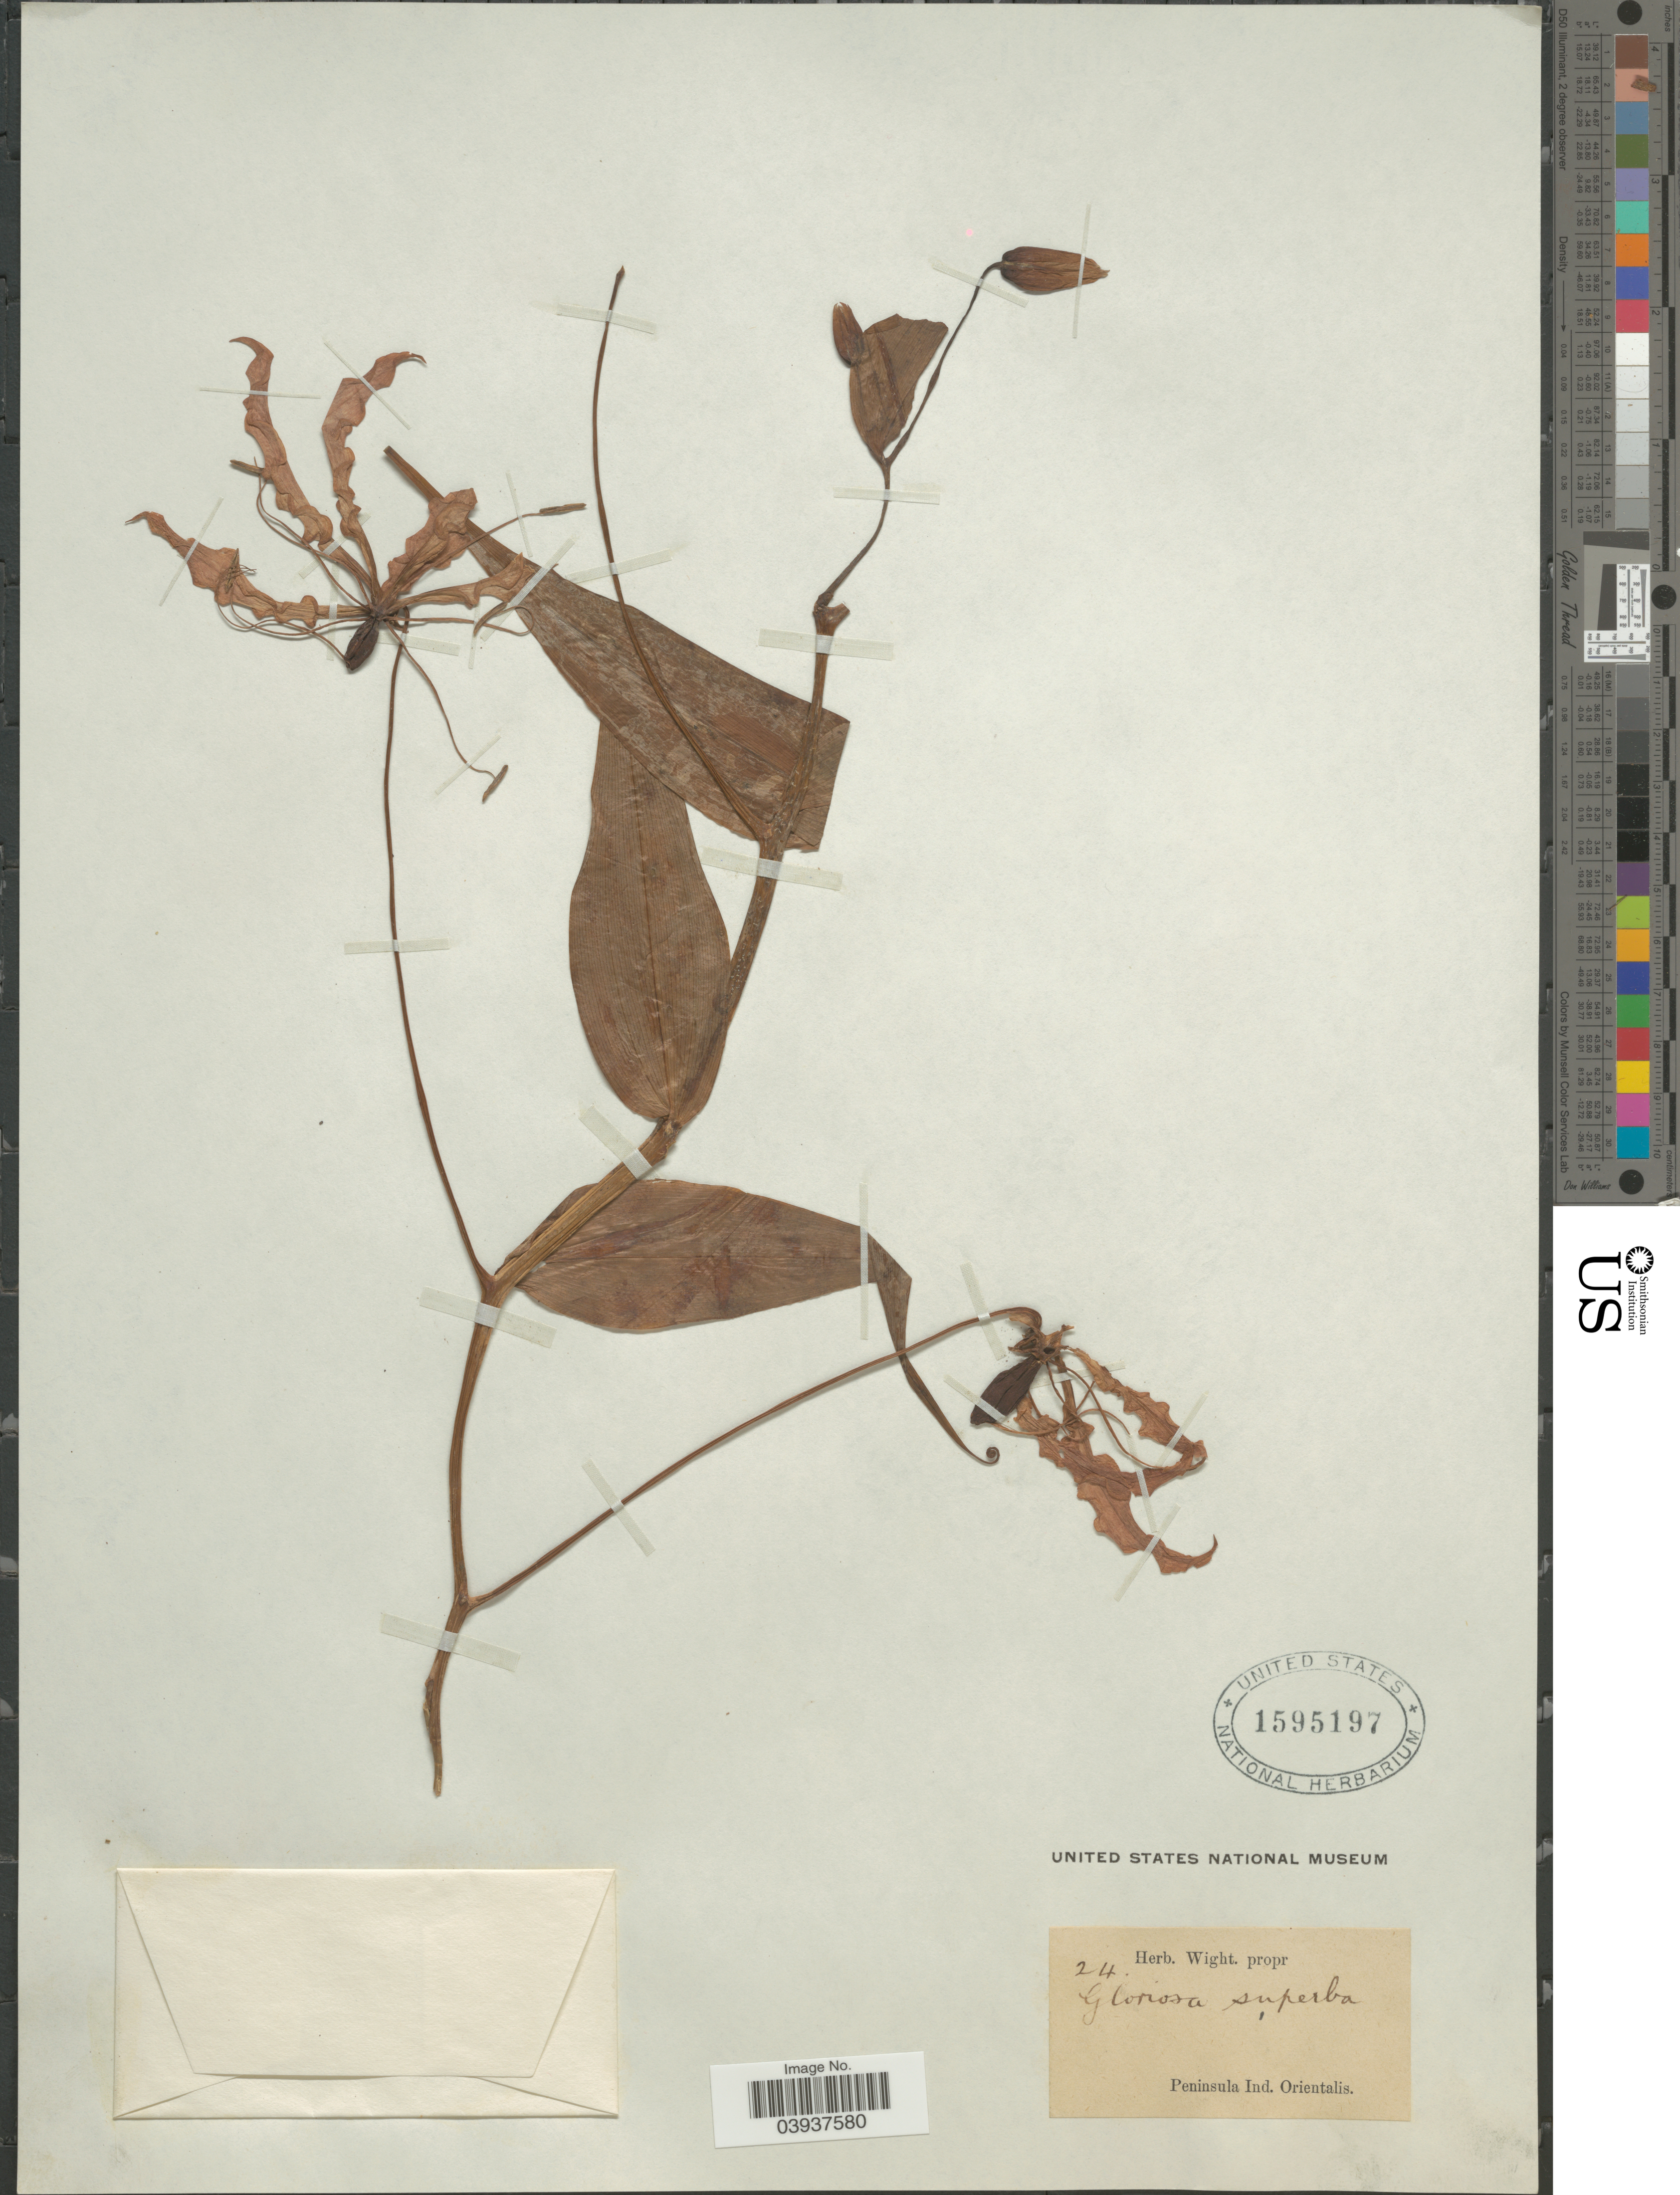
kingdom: Plantae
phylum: Tracheophyta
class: Liliopsida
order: Liliales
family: Colchicaceae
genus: Gloriosa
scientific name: Gloriosa superba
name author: L.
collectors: ex Herb. Wight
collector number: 24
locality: Peninsula Ind. Orientalis.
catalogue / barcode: US 1595197